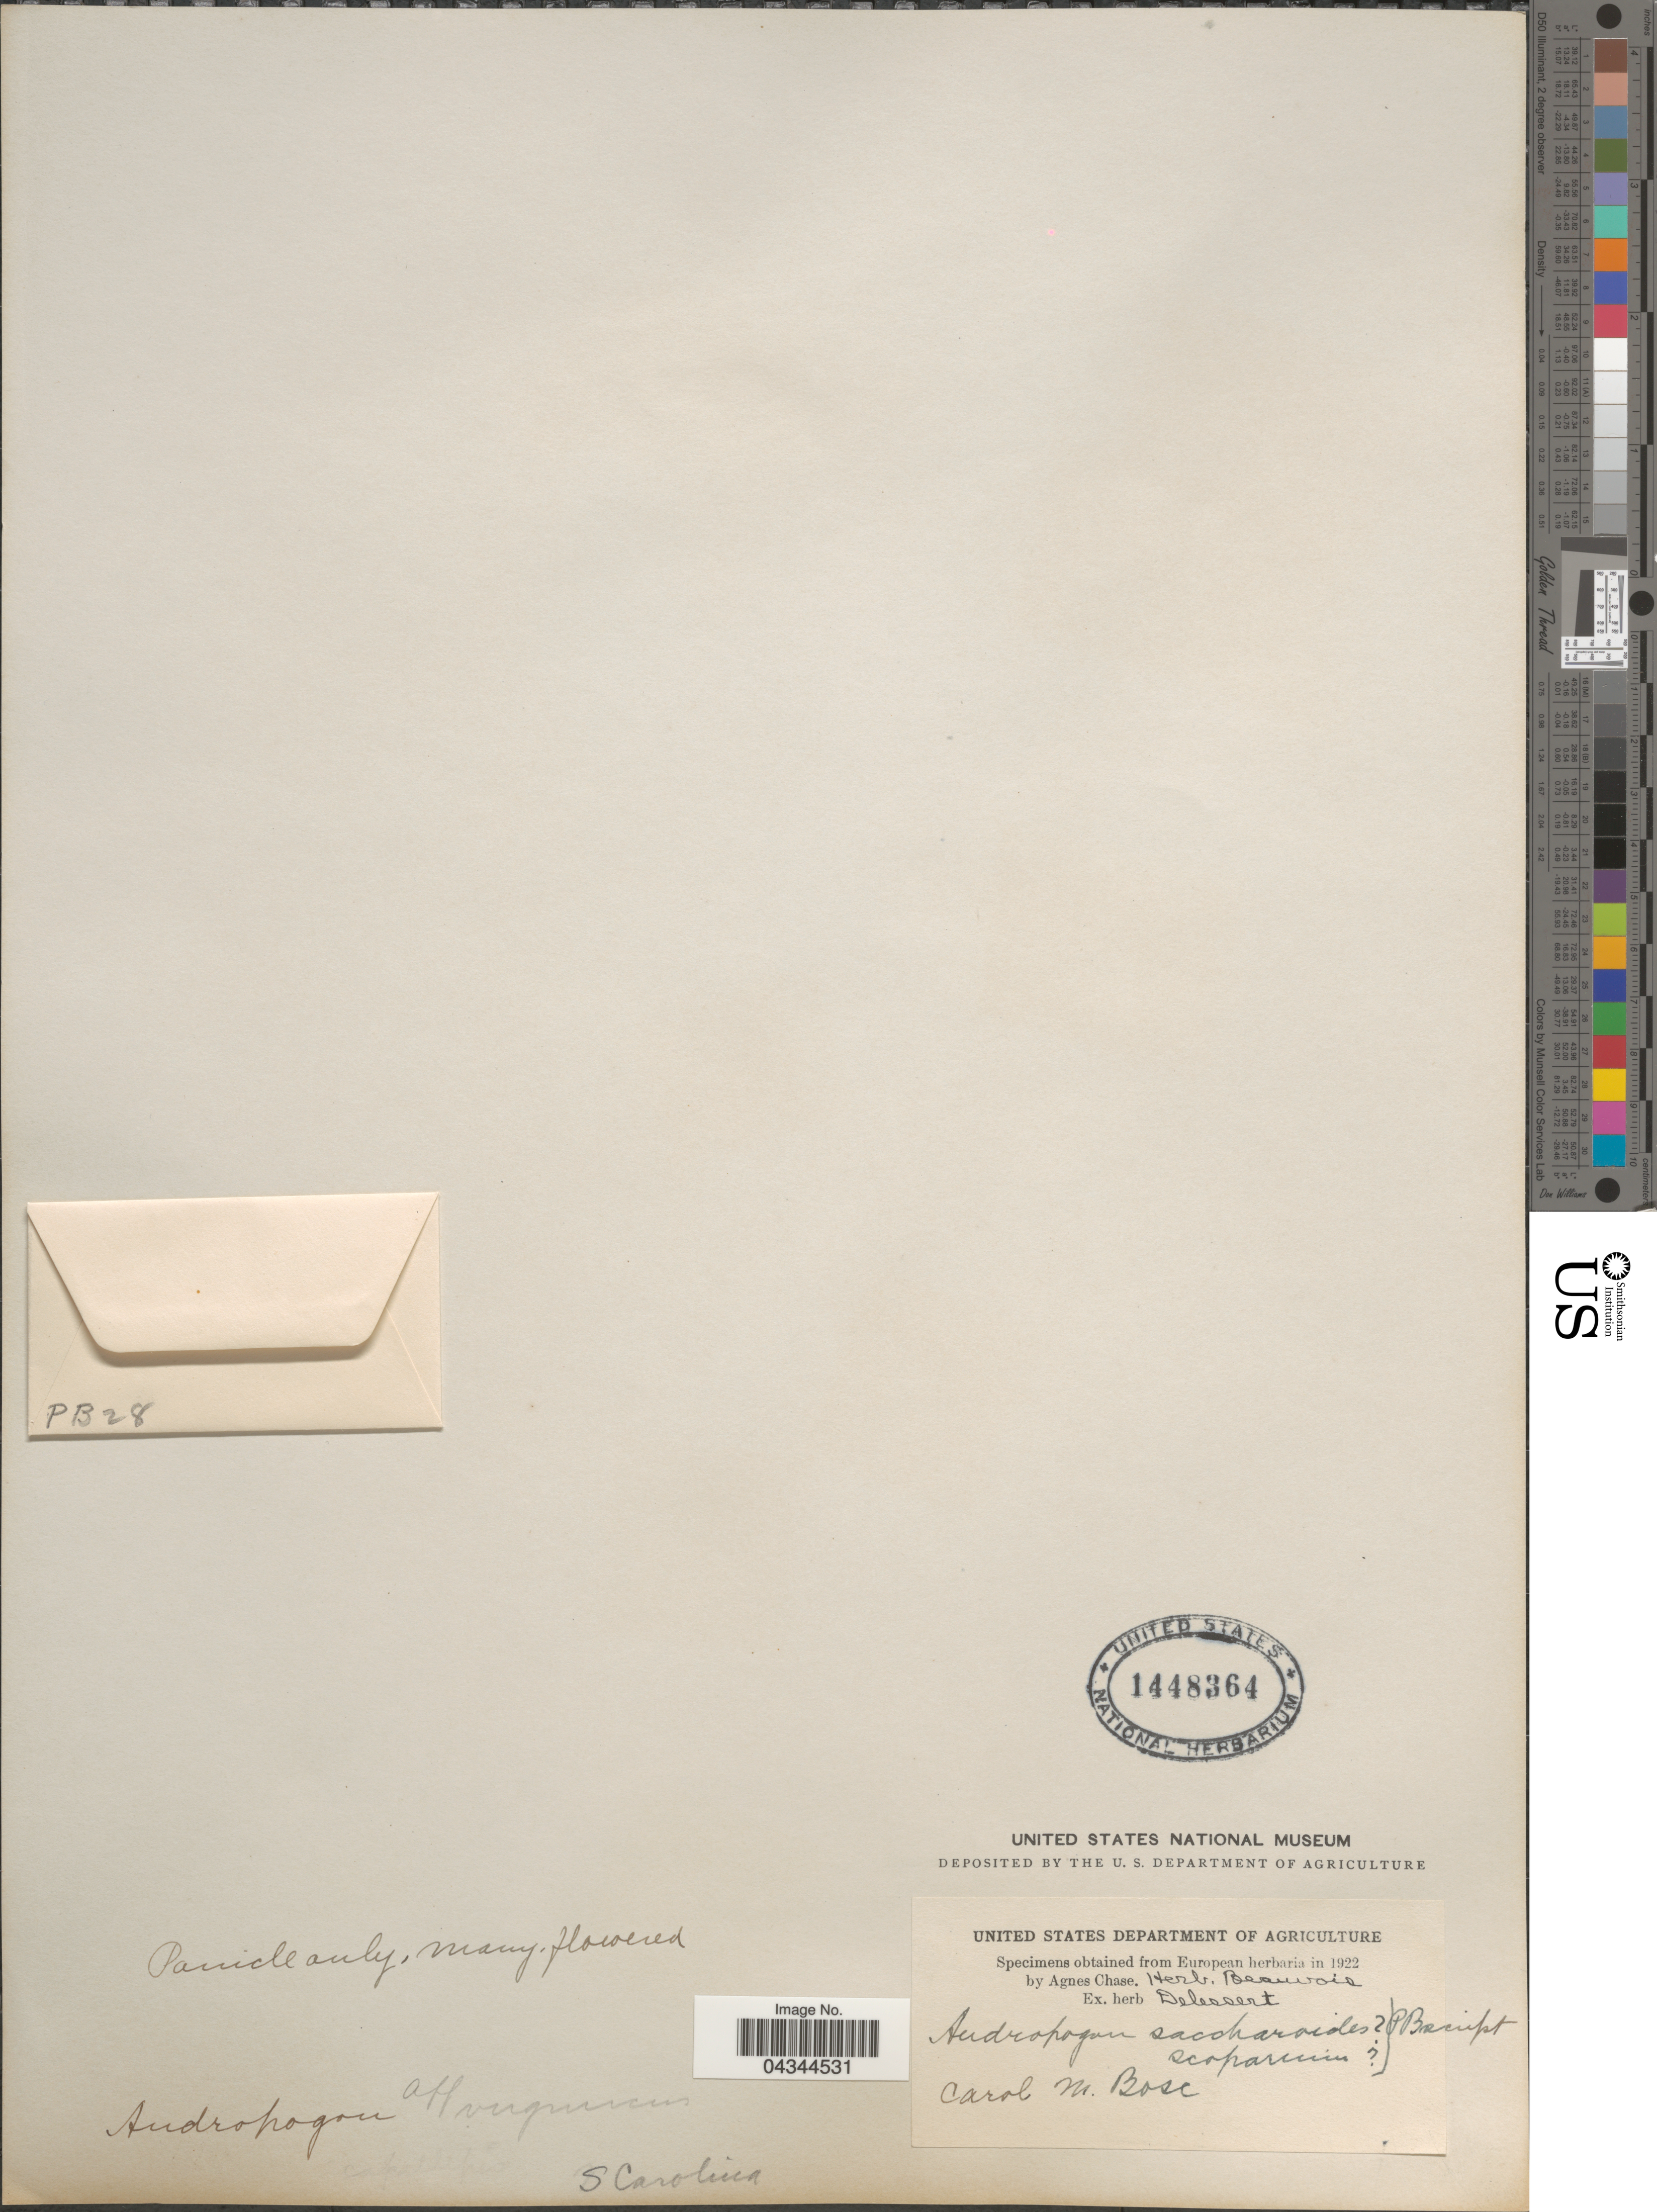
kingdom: Plantae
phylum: Tracheophyta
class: Liliopsida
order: Poales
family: Poaceae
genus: Andropogon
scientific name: Andropogon virginicus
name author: L.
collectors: C. Bosc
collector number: PB28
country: United States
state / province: South Carolina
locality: S Carolina.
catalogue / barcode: US 1448364